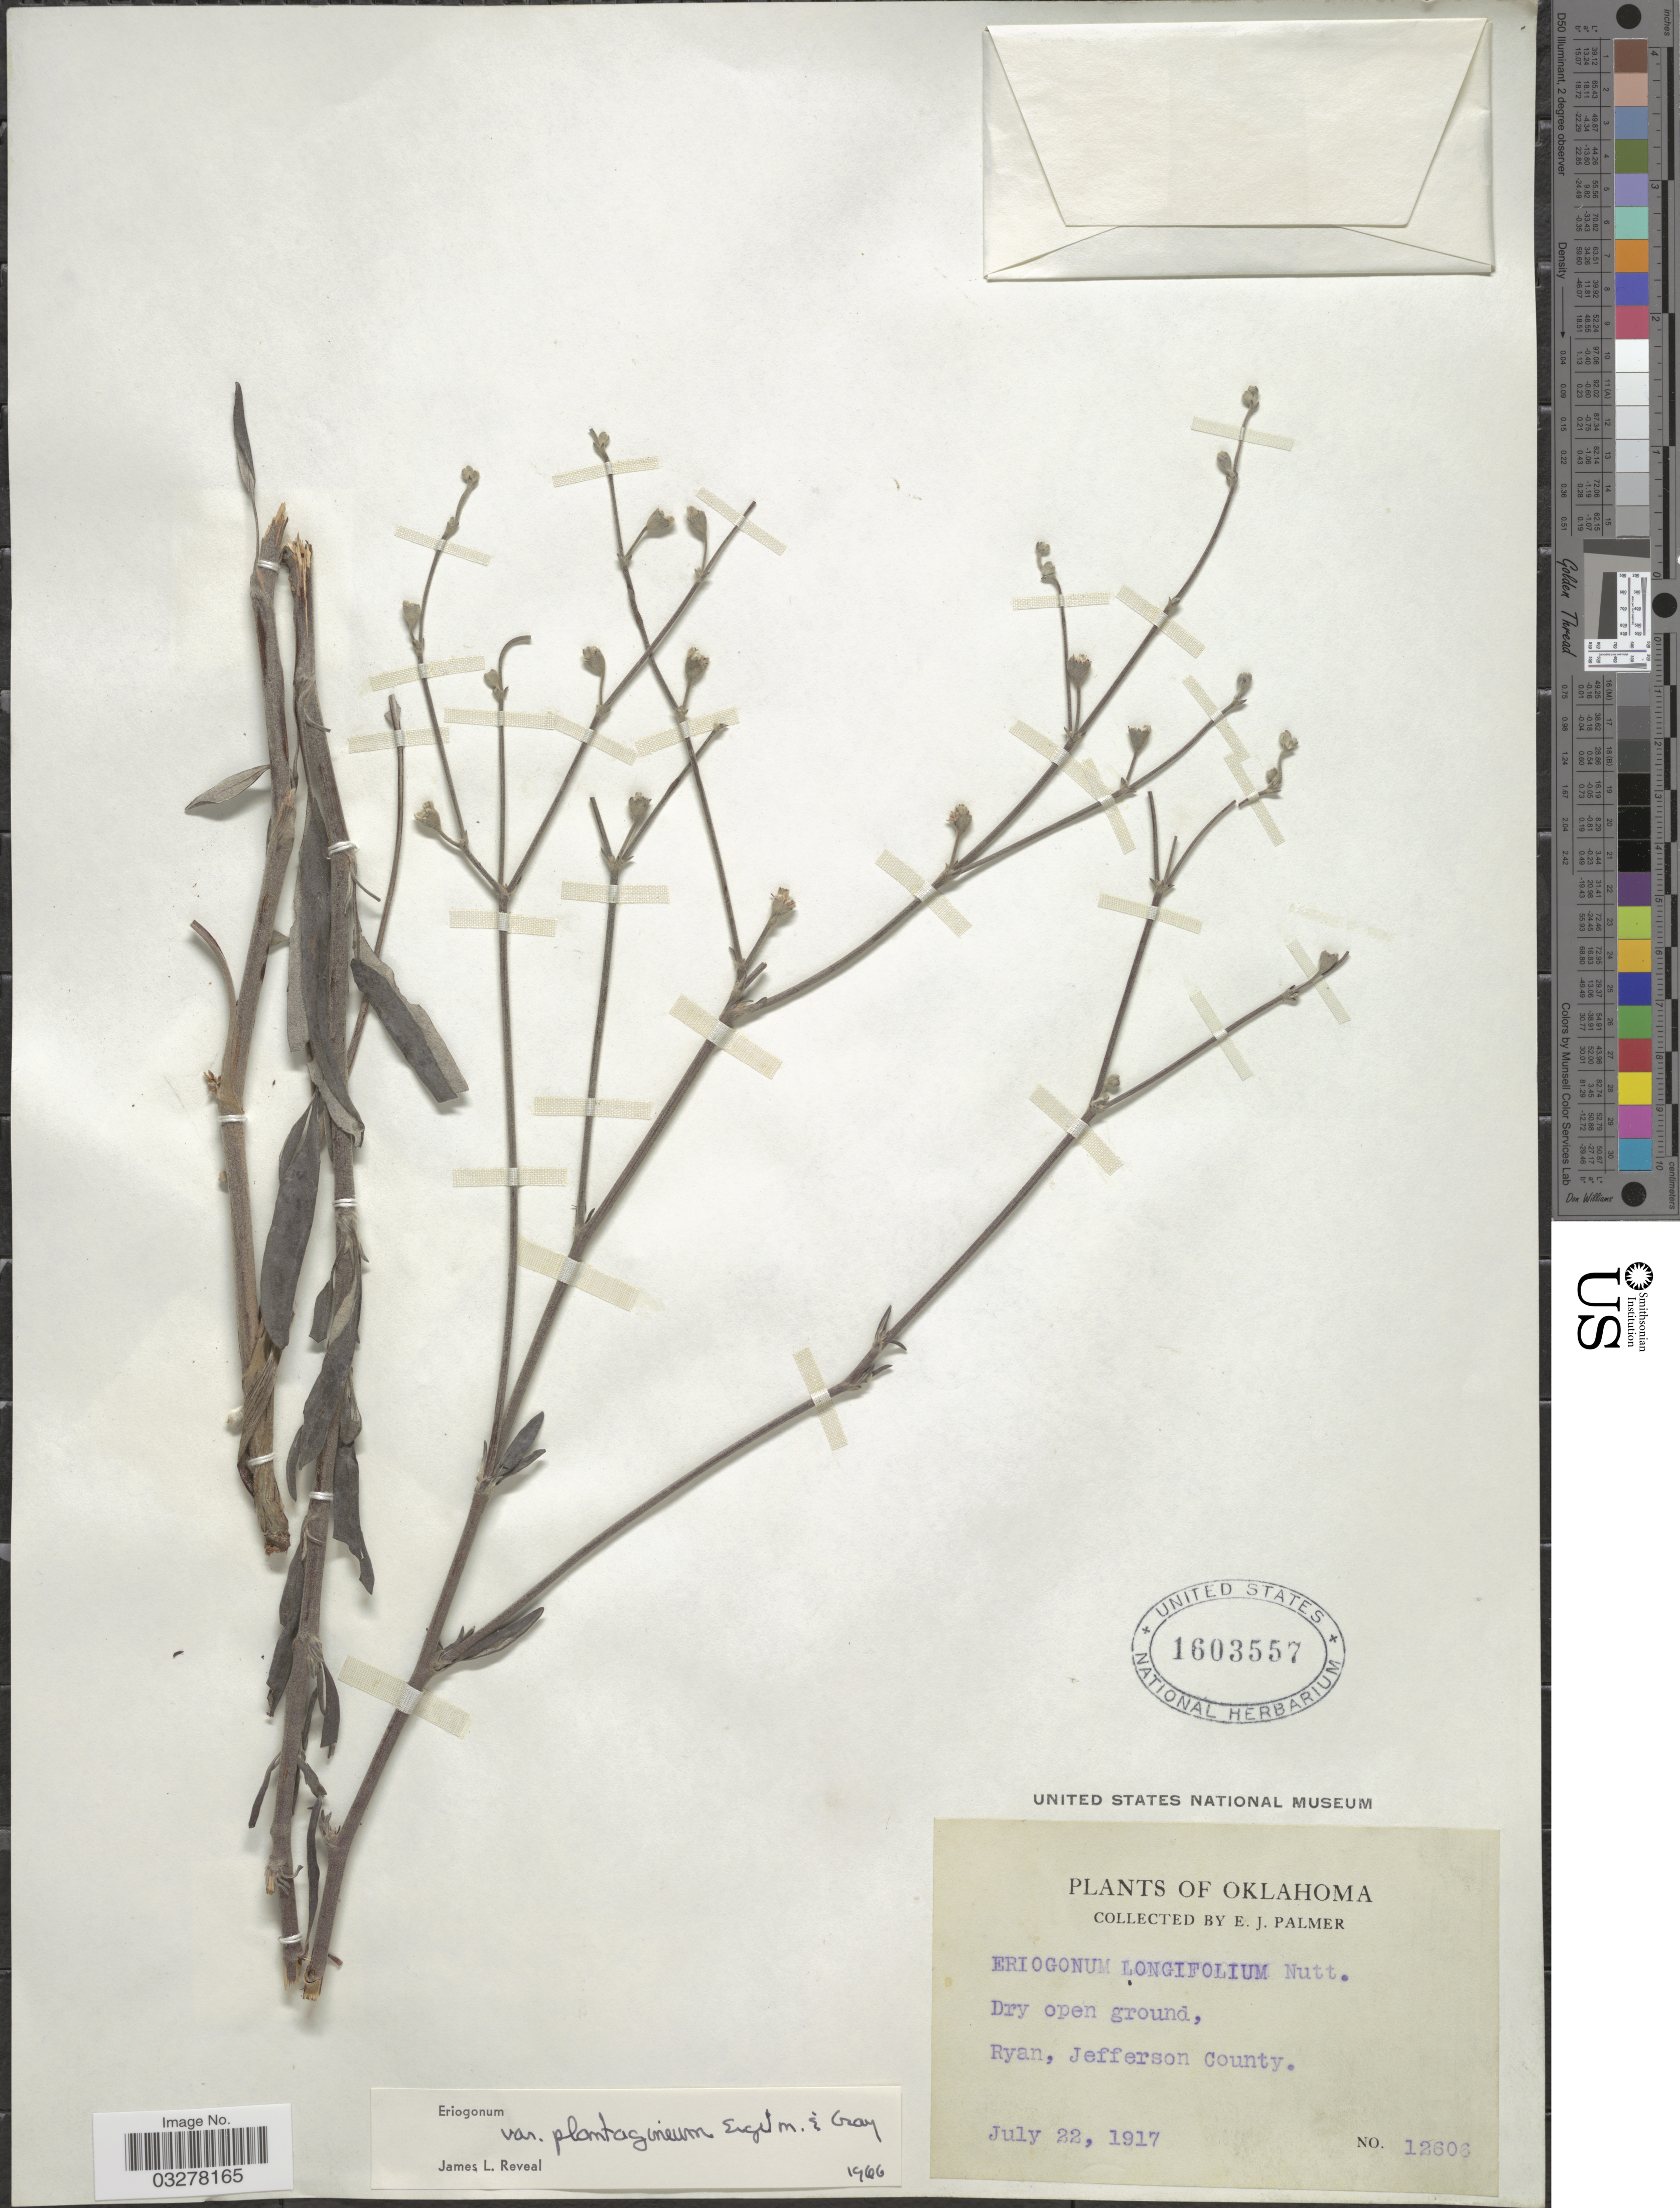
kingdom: Plantae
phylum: Tracheophyta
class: Magnoliopsida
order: Caryophyllales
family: Polygonaceae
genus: Eriogonum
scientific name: Eriogonum longifolium var. longifolium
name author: Nutt.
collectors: E. J. Palmer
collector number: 12606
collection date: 1917-07-22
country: United States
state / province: Oklahoma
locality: Ryan, Jefferson County.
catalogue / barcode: US 1603557